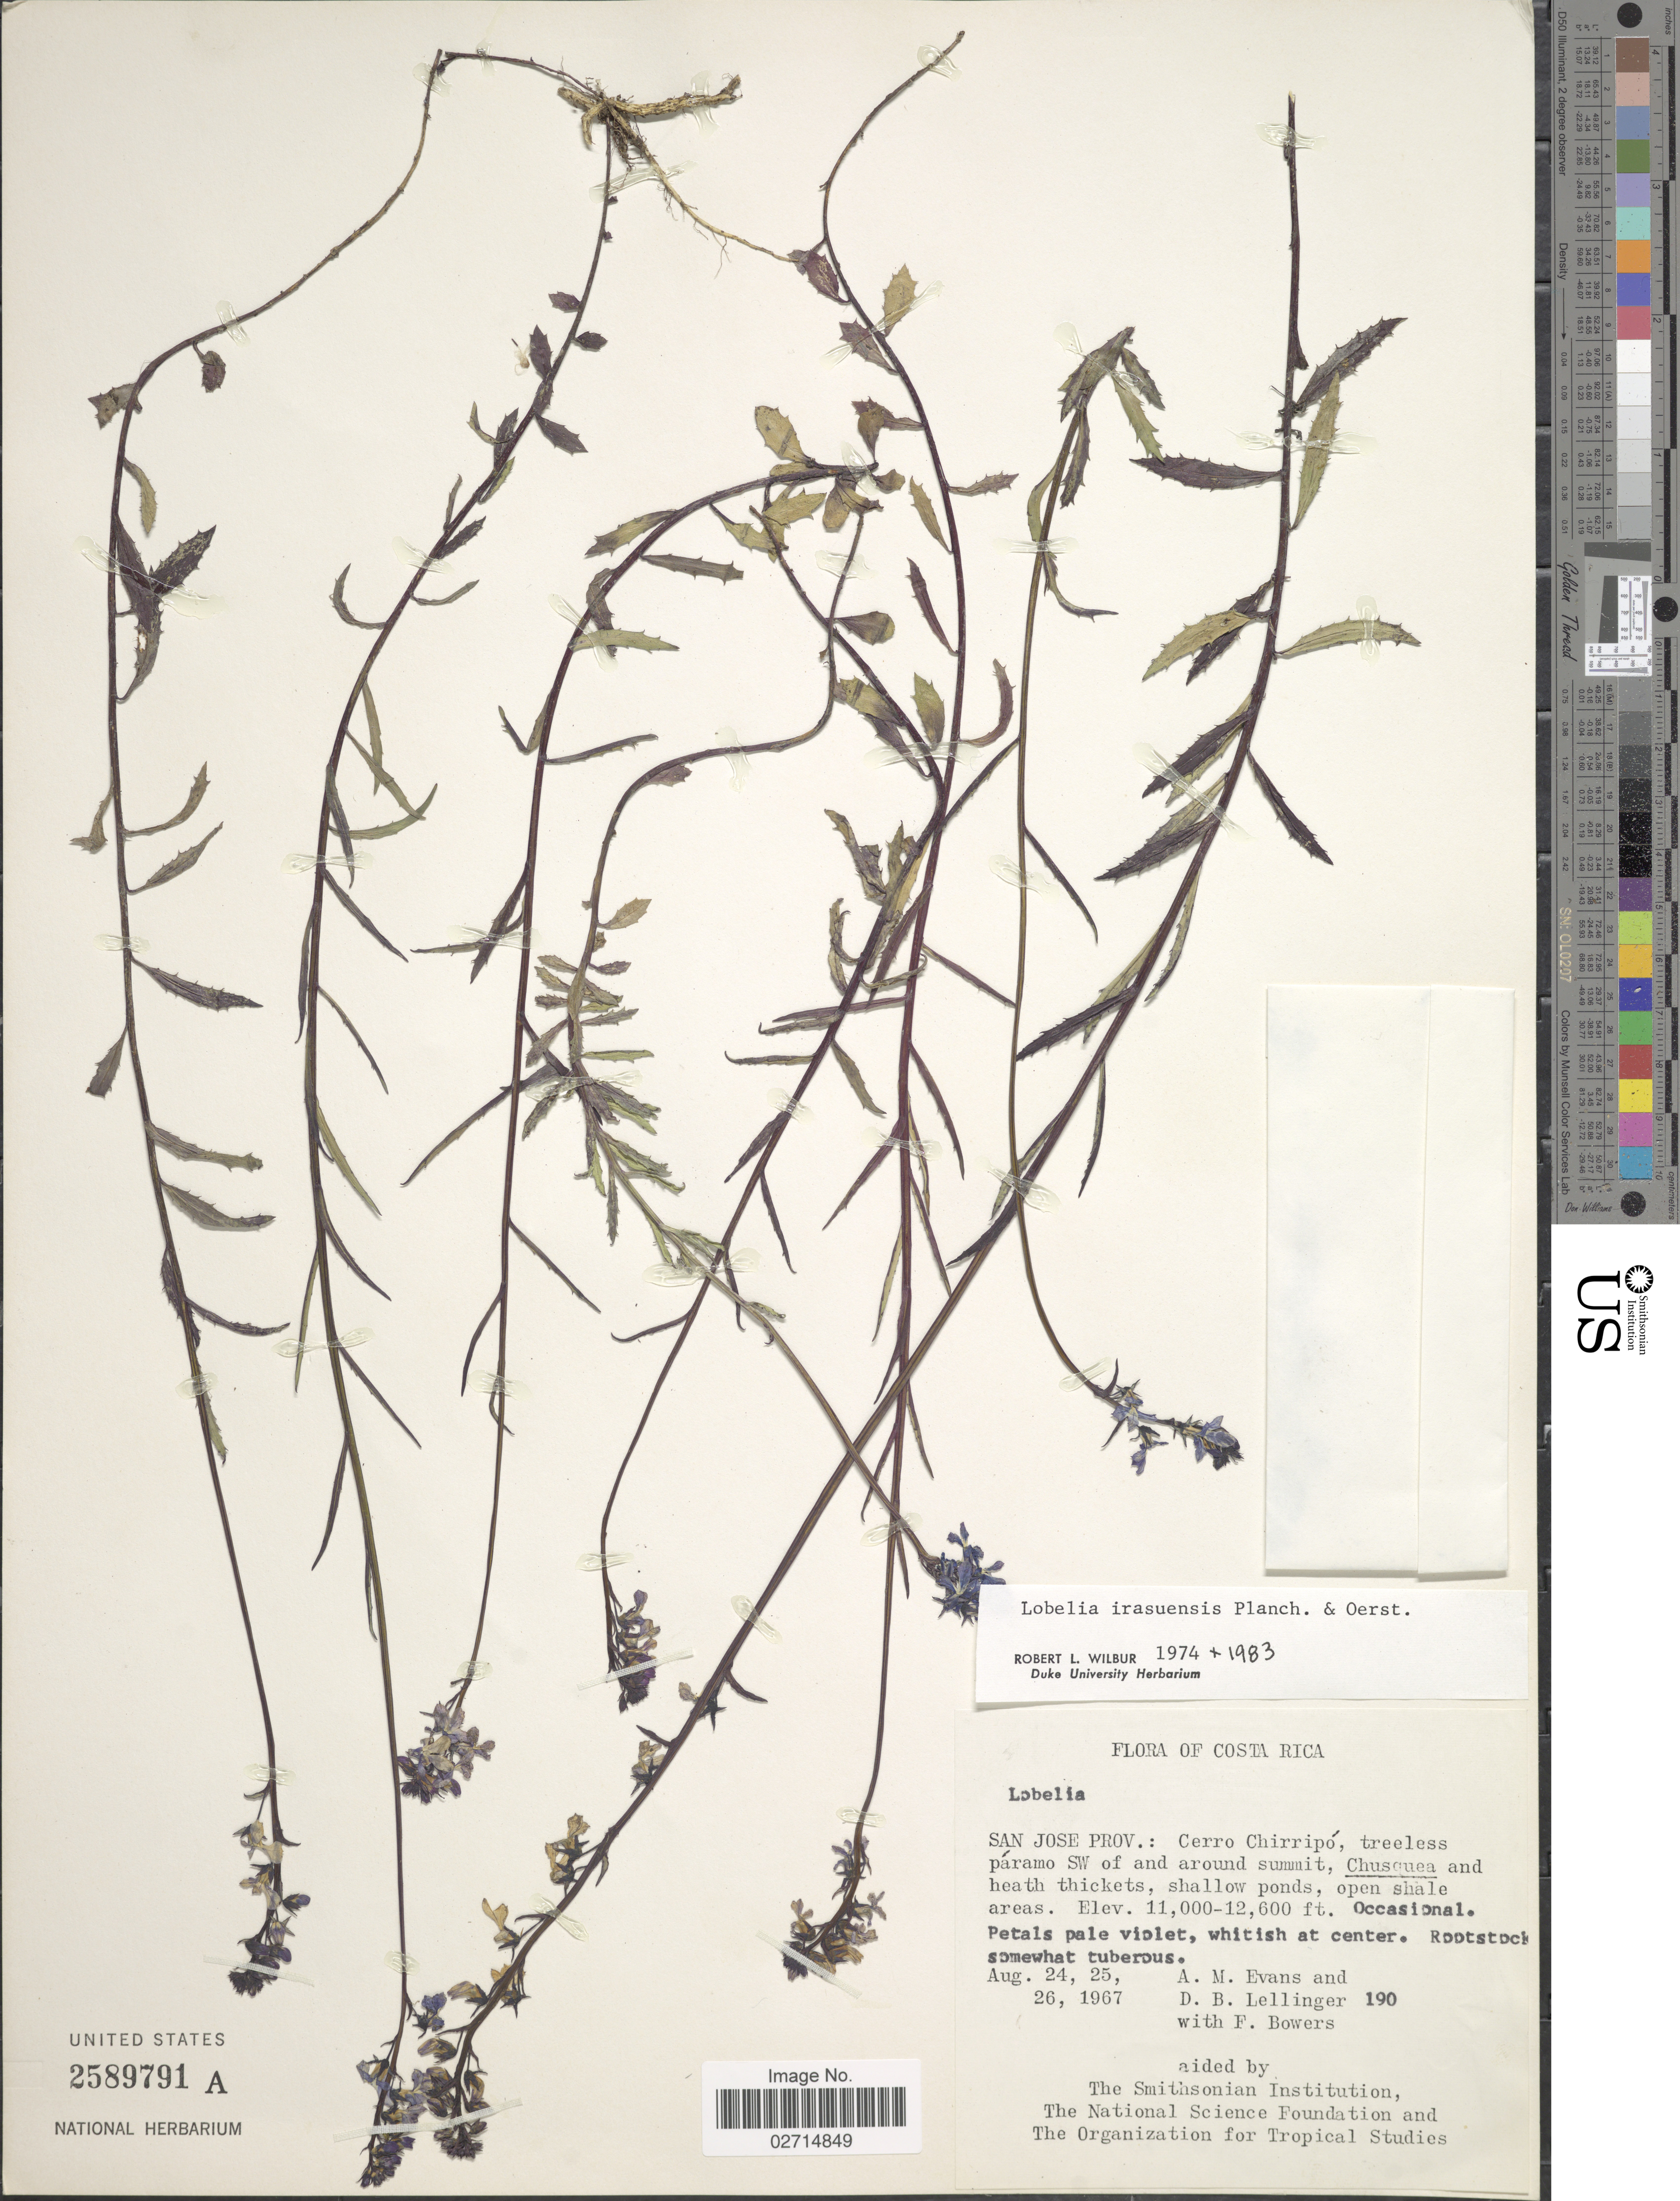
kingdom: Plantae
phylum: Tracheophyta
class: Magnoliopsida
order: Asterales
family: Campanulaceae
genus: Lobelia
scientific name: Lobelia irasuensis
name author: Planch. & Oerst.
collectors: A. M. Evans, D. B. Lellinger & F. Bowers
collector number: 190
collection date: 1967-08-24/1967-08-26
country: Costa Rica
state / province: San José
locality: Cerro Chirripó, treeless páramo SW of and around summit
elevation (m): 3353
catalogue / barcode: US 2589791A